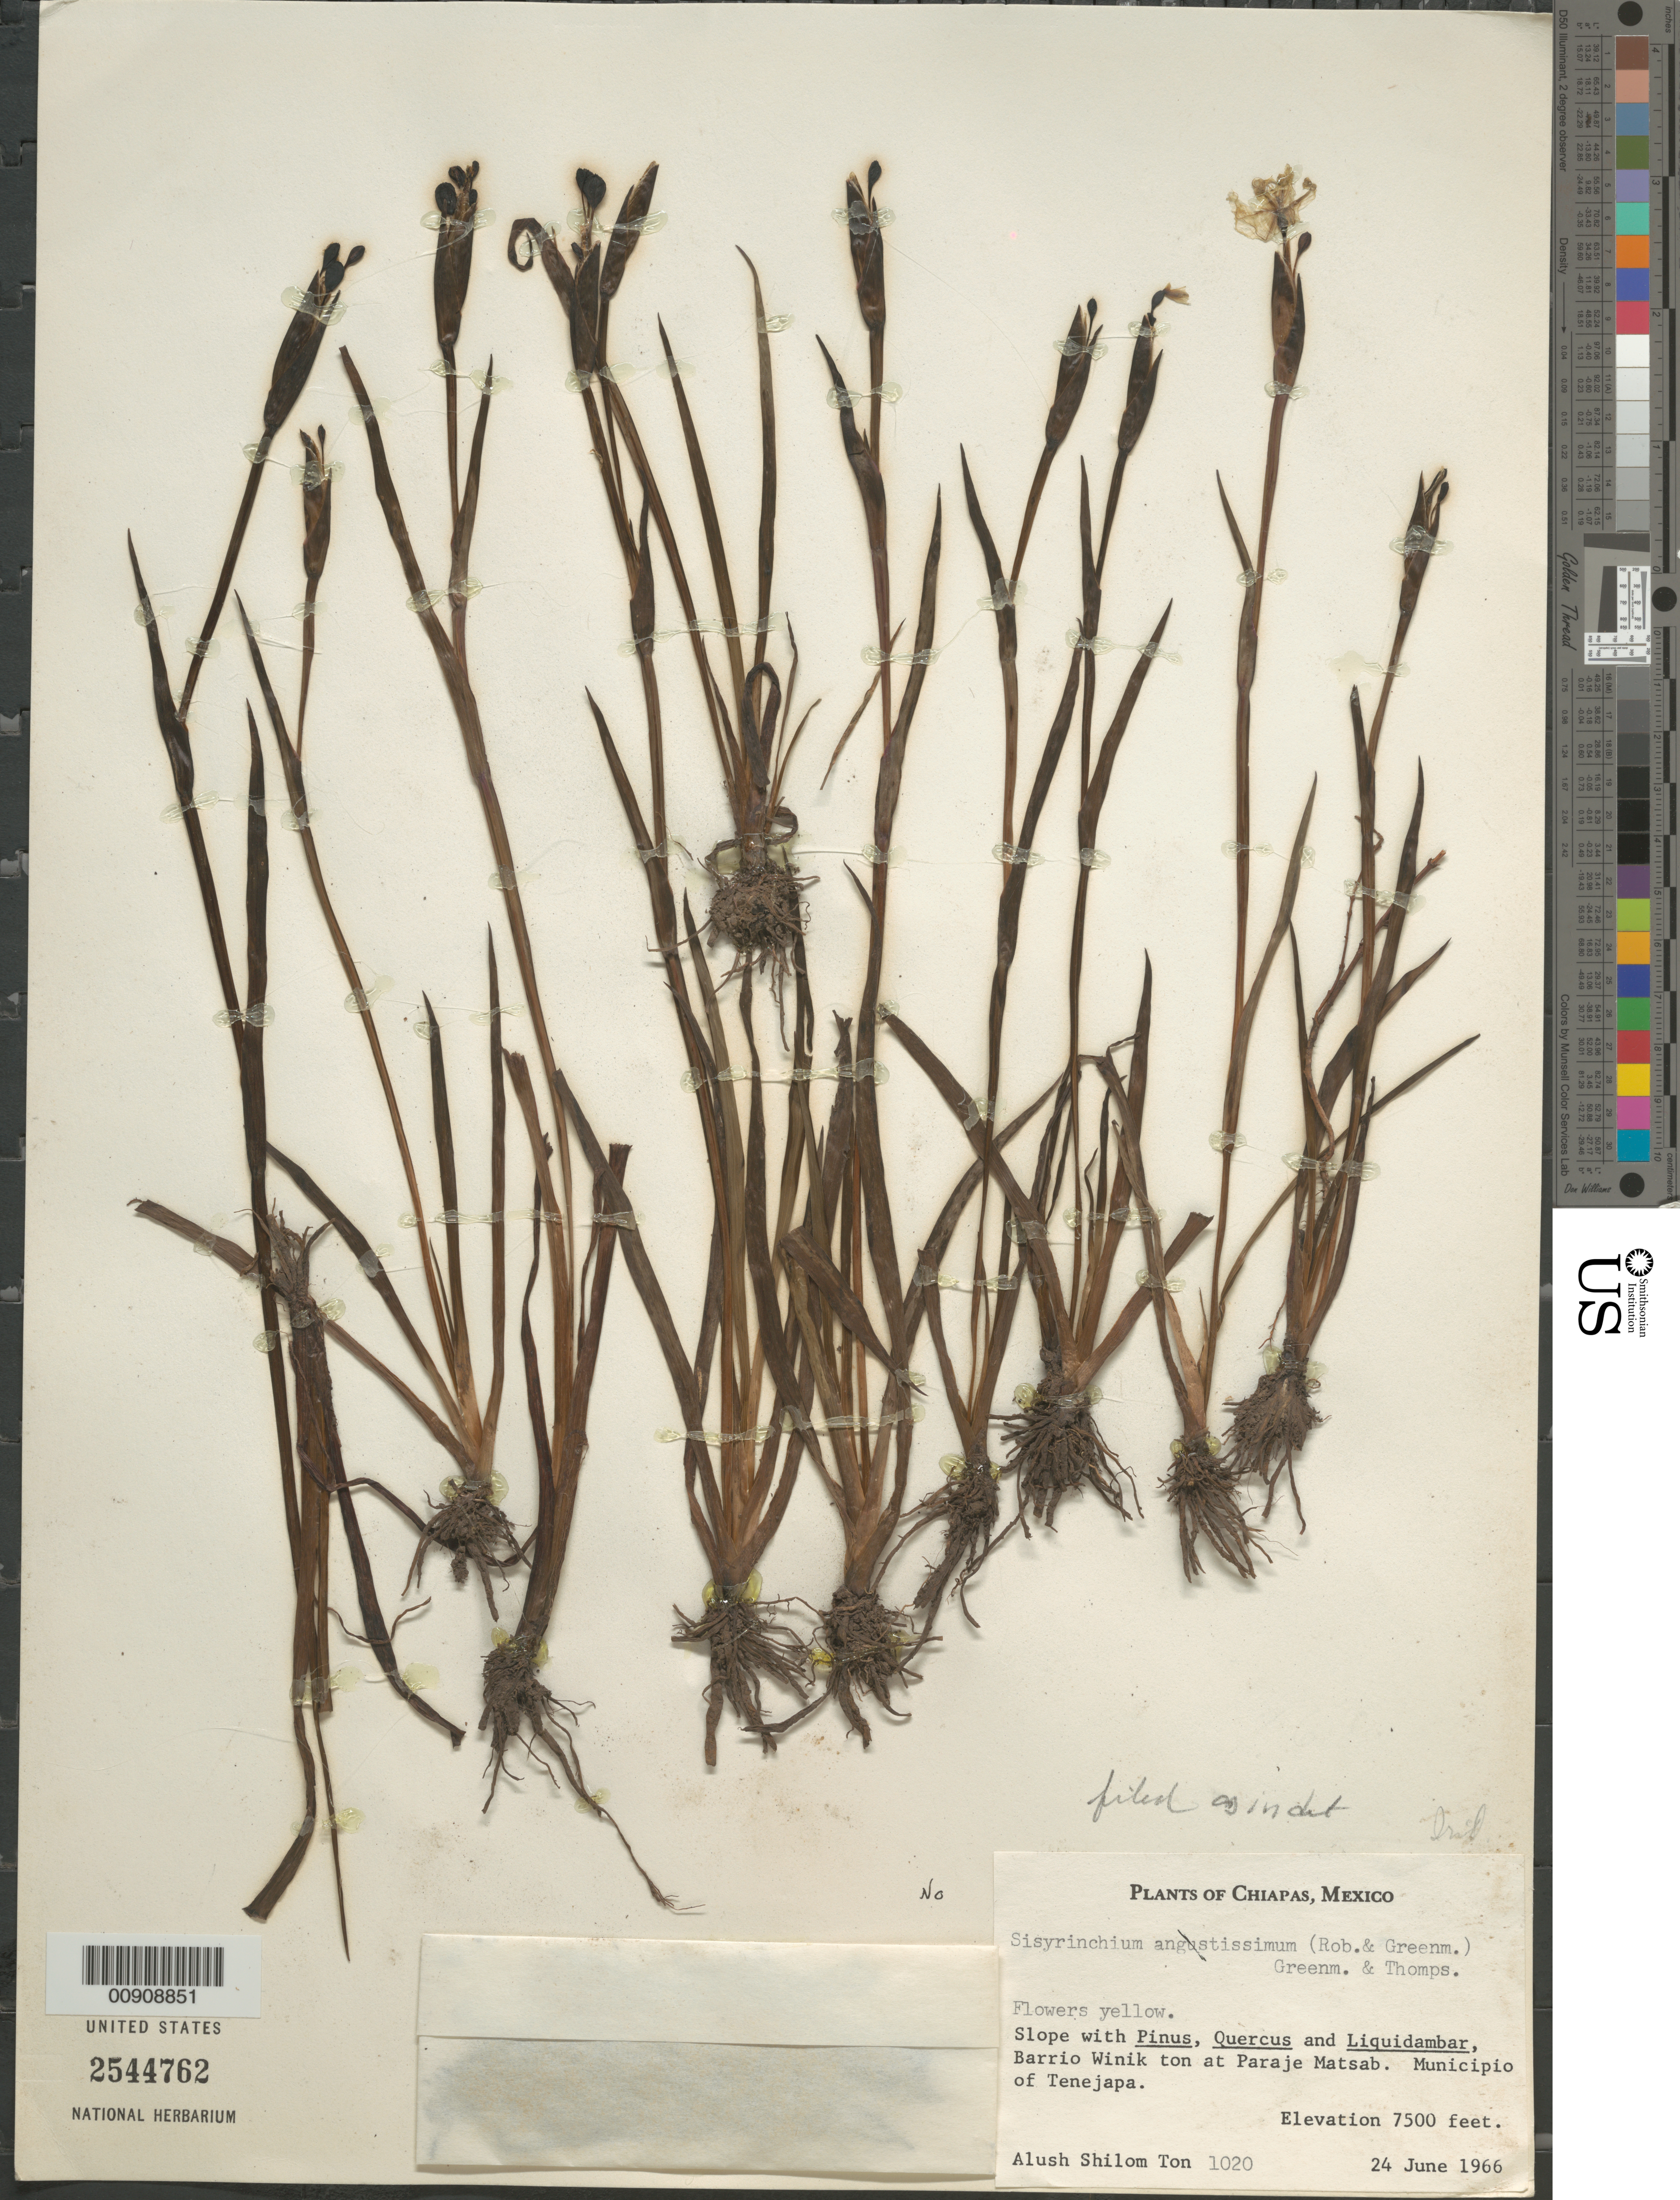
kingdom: Plantae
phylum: Tracheophyta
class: Liliopsida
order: Asparagales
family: Iridaceae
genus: Sisyrinchium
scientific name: Sisyrinchium sp.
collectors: A. Shilom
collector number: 1020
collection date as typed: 24 Jun 1966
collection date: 1966-06-24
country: Mexico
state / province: Chiapas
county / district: Tenejapa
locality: Barrio Winik ton at paraje Matsab. Municipio of Tenejapa, Chiapas.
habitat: Slope with Pinus, Quercus and Liquidambar.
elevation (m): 2286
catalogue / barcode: US 2544762